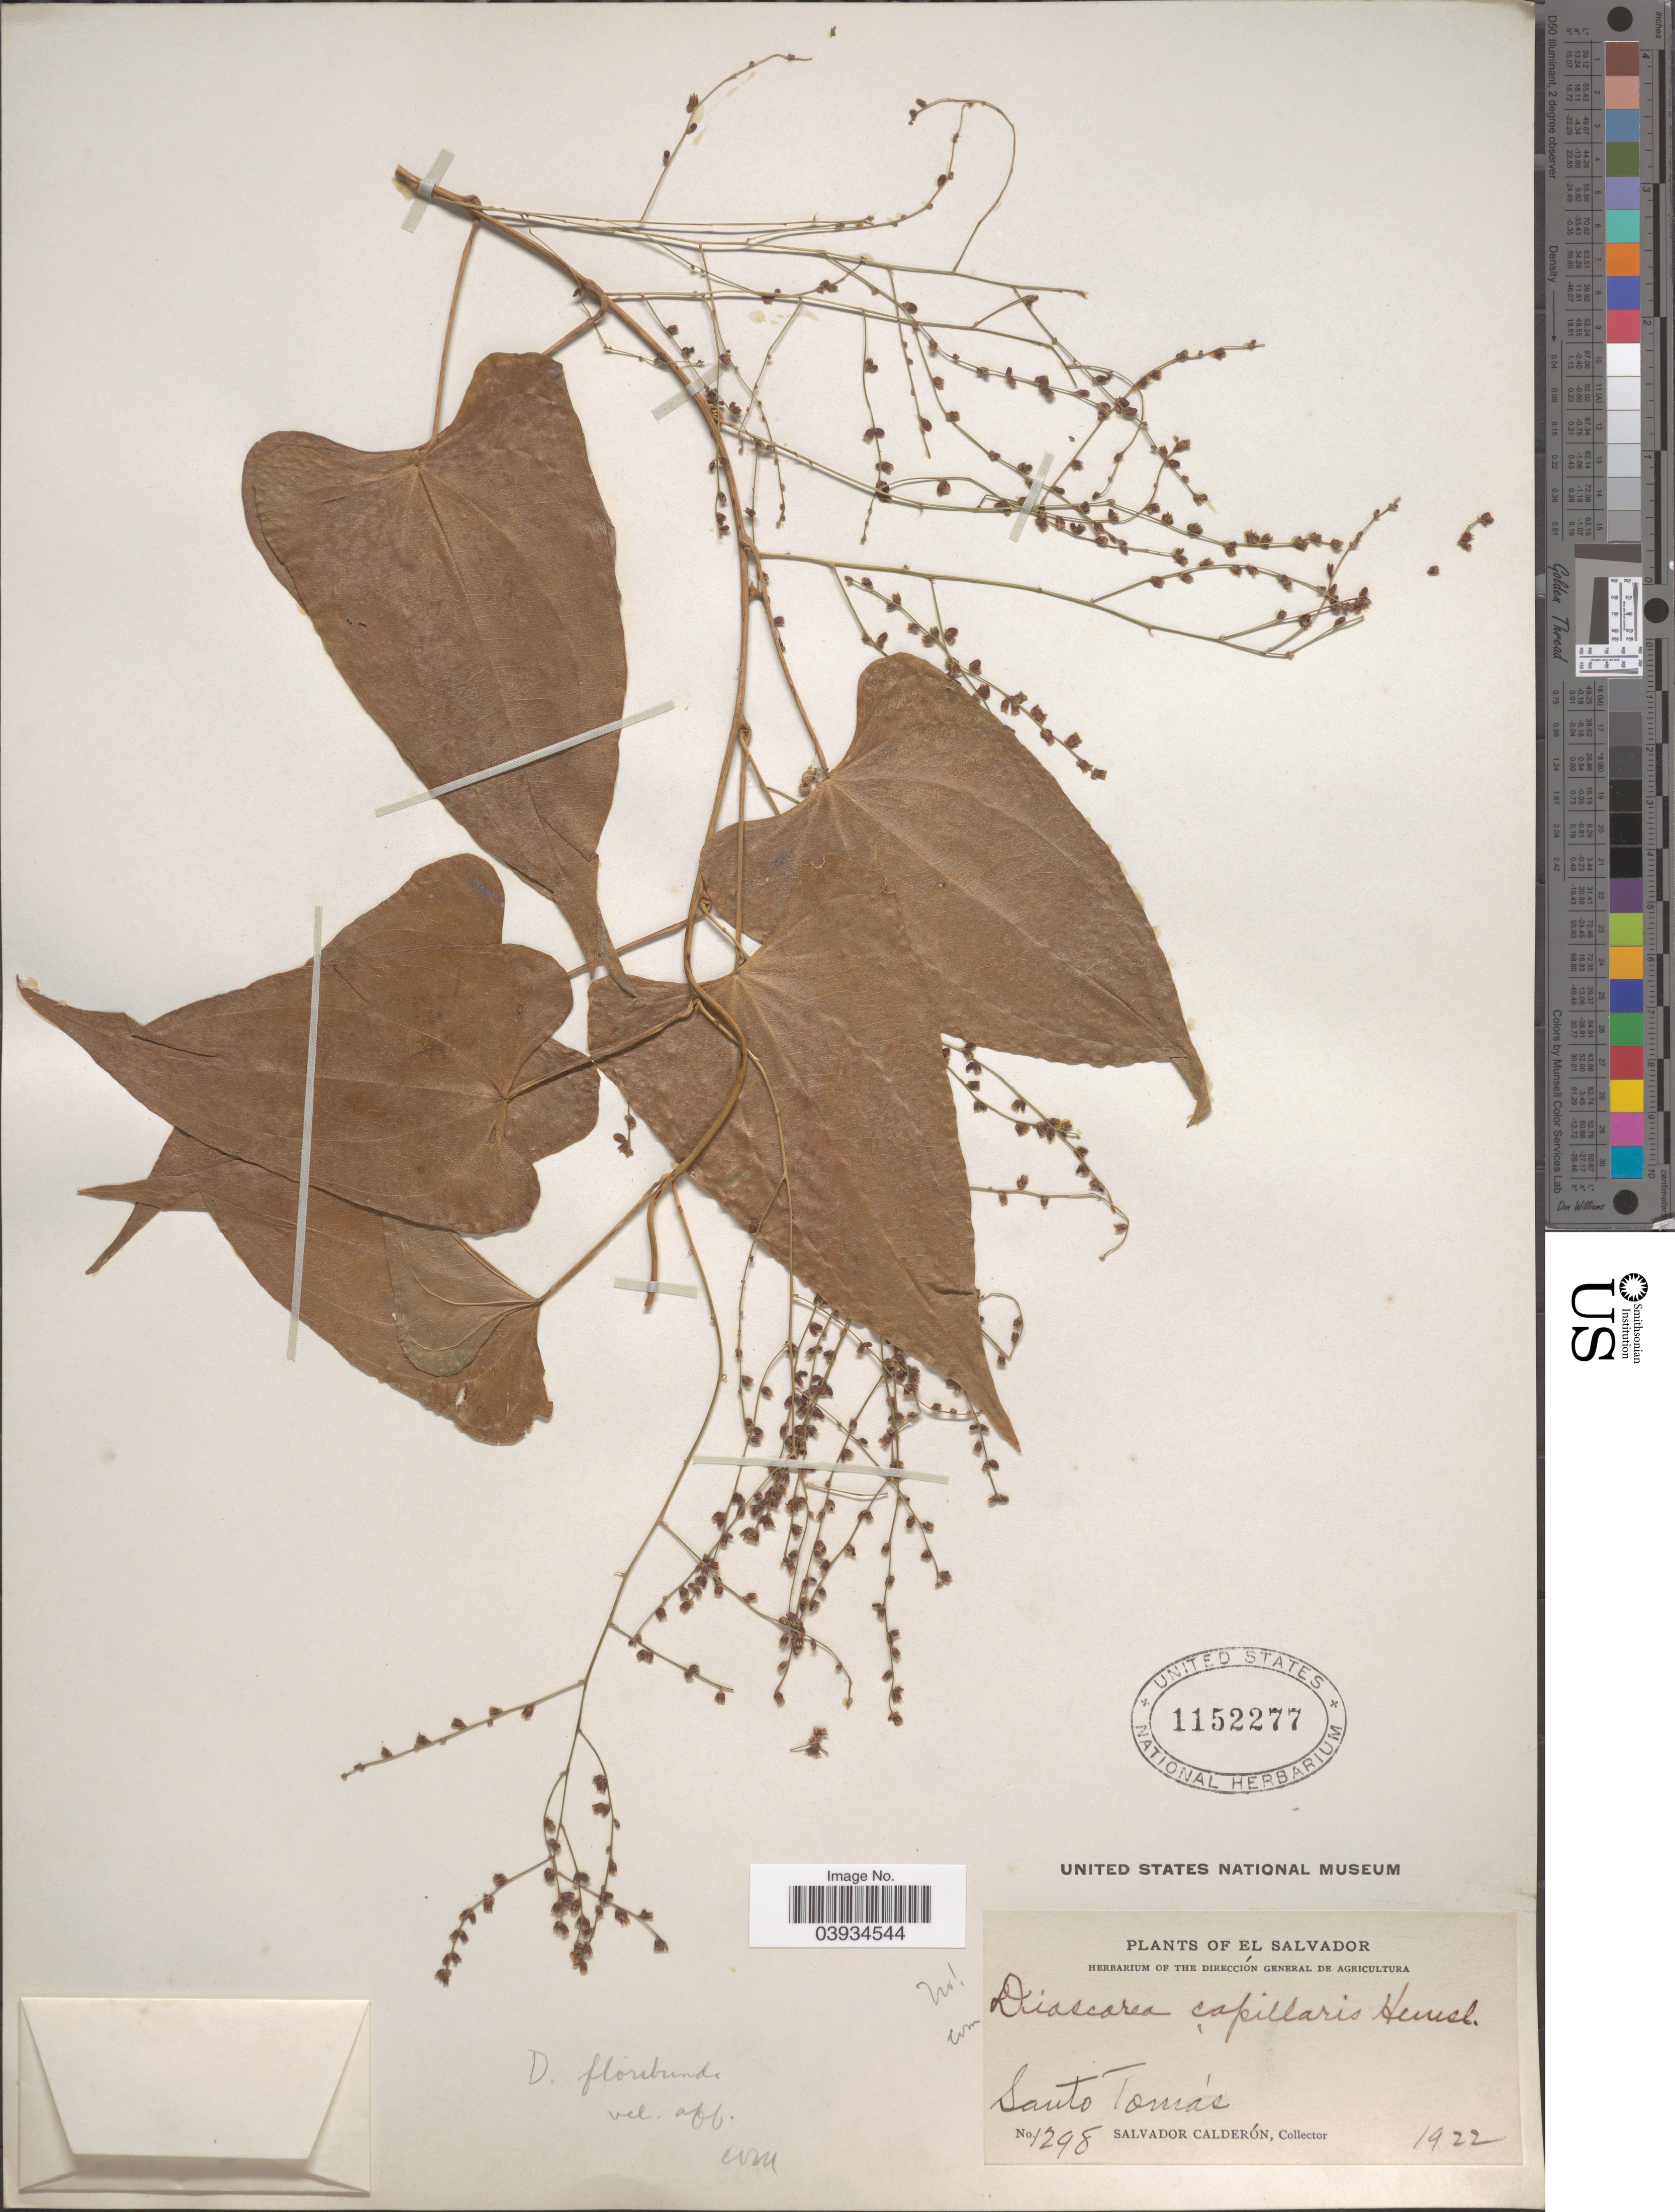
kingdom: Plantae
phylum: Tracheophyta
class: Liliopsida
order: Dioscoreales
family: Dioscoreaceae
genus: Dioscorea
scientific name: Dioscorea floribunda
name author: M. Martens & Galeotti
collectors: S. Calderón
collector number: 1298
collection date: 1922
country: El Salvador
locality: Santo Tomás.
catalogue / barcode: US 1152277